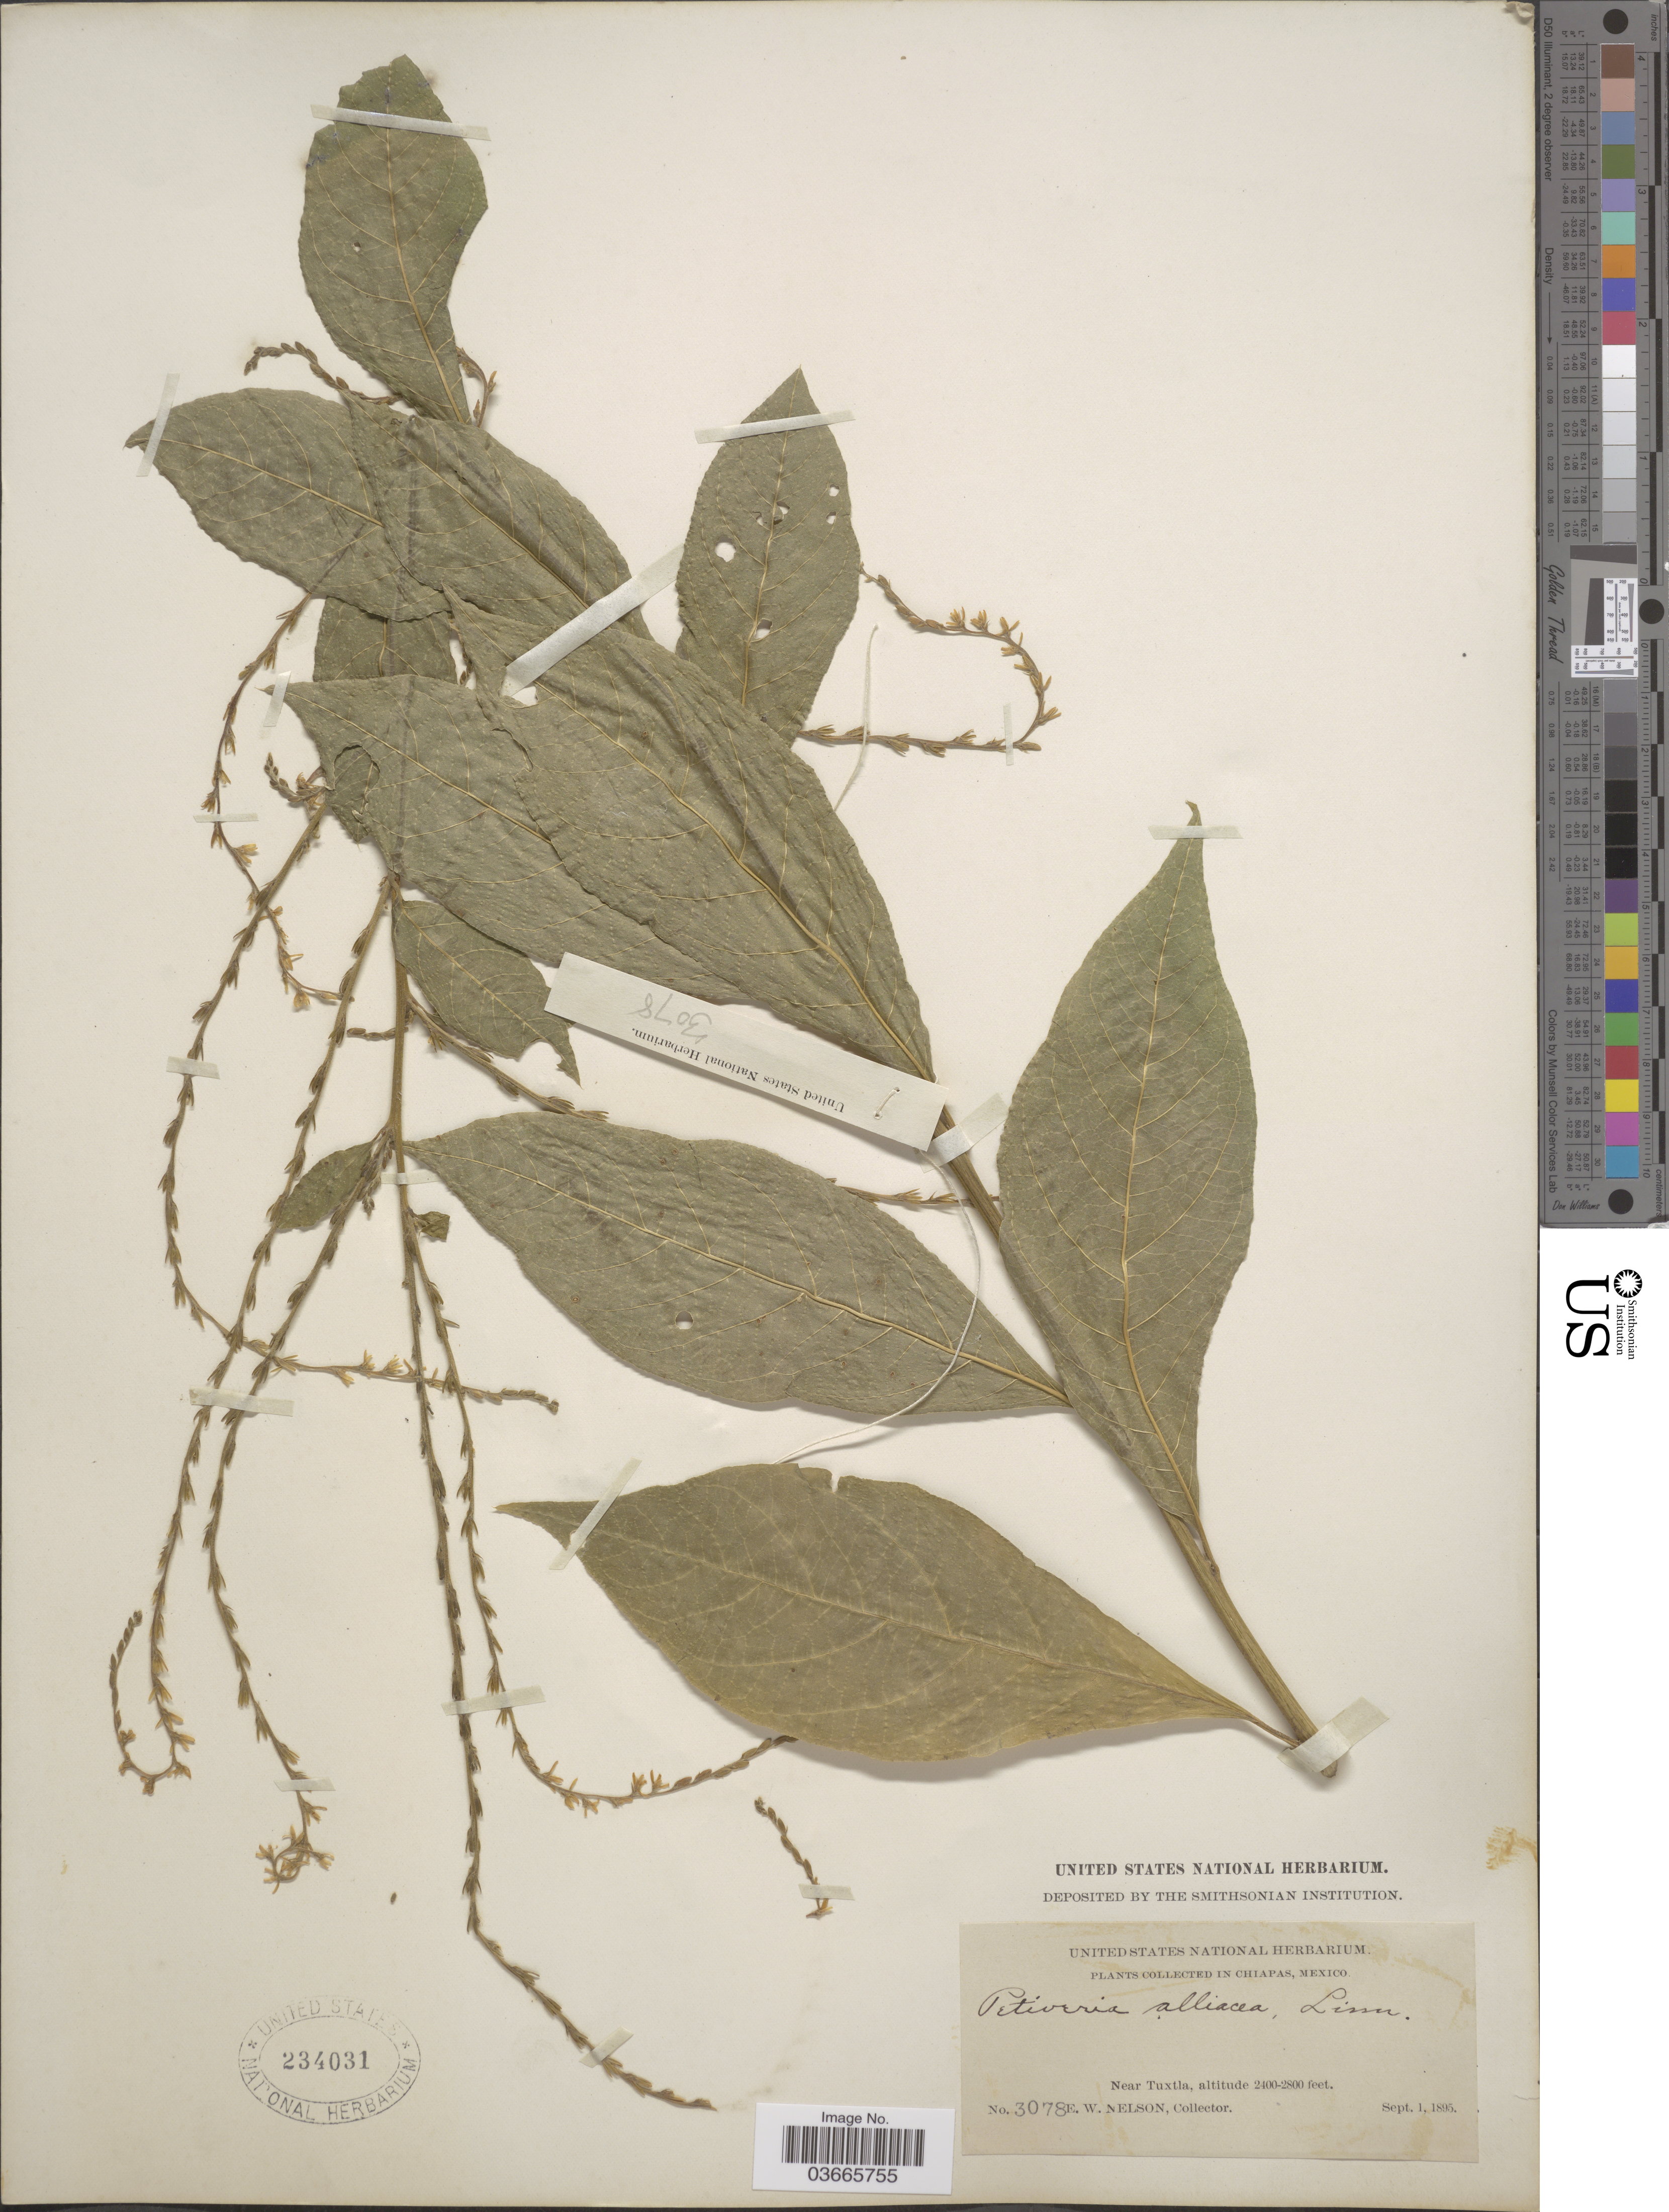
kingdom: Plantae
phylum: Tracheophyta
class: Magnoliopsida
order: Caryophyllales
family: Phytolaccaceae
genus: Petiveria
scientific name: Petiveria alliacea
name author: L.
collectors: E. W. Nelson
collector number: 3078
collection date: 1895-09-01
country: Mexico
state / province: Chiapas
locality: Near Tuxtla.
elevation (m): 732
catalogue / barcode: US 234031